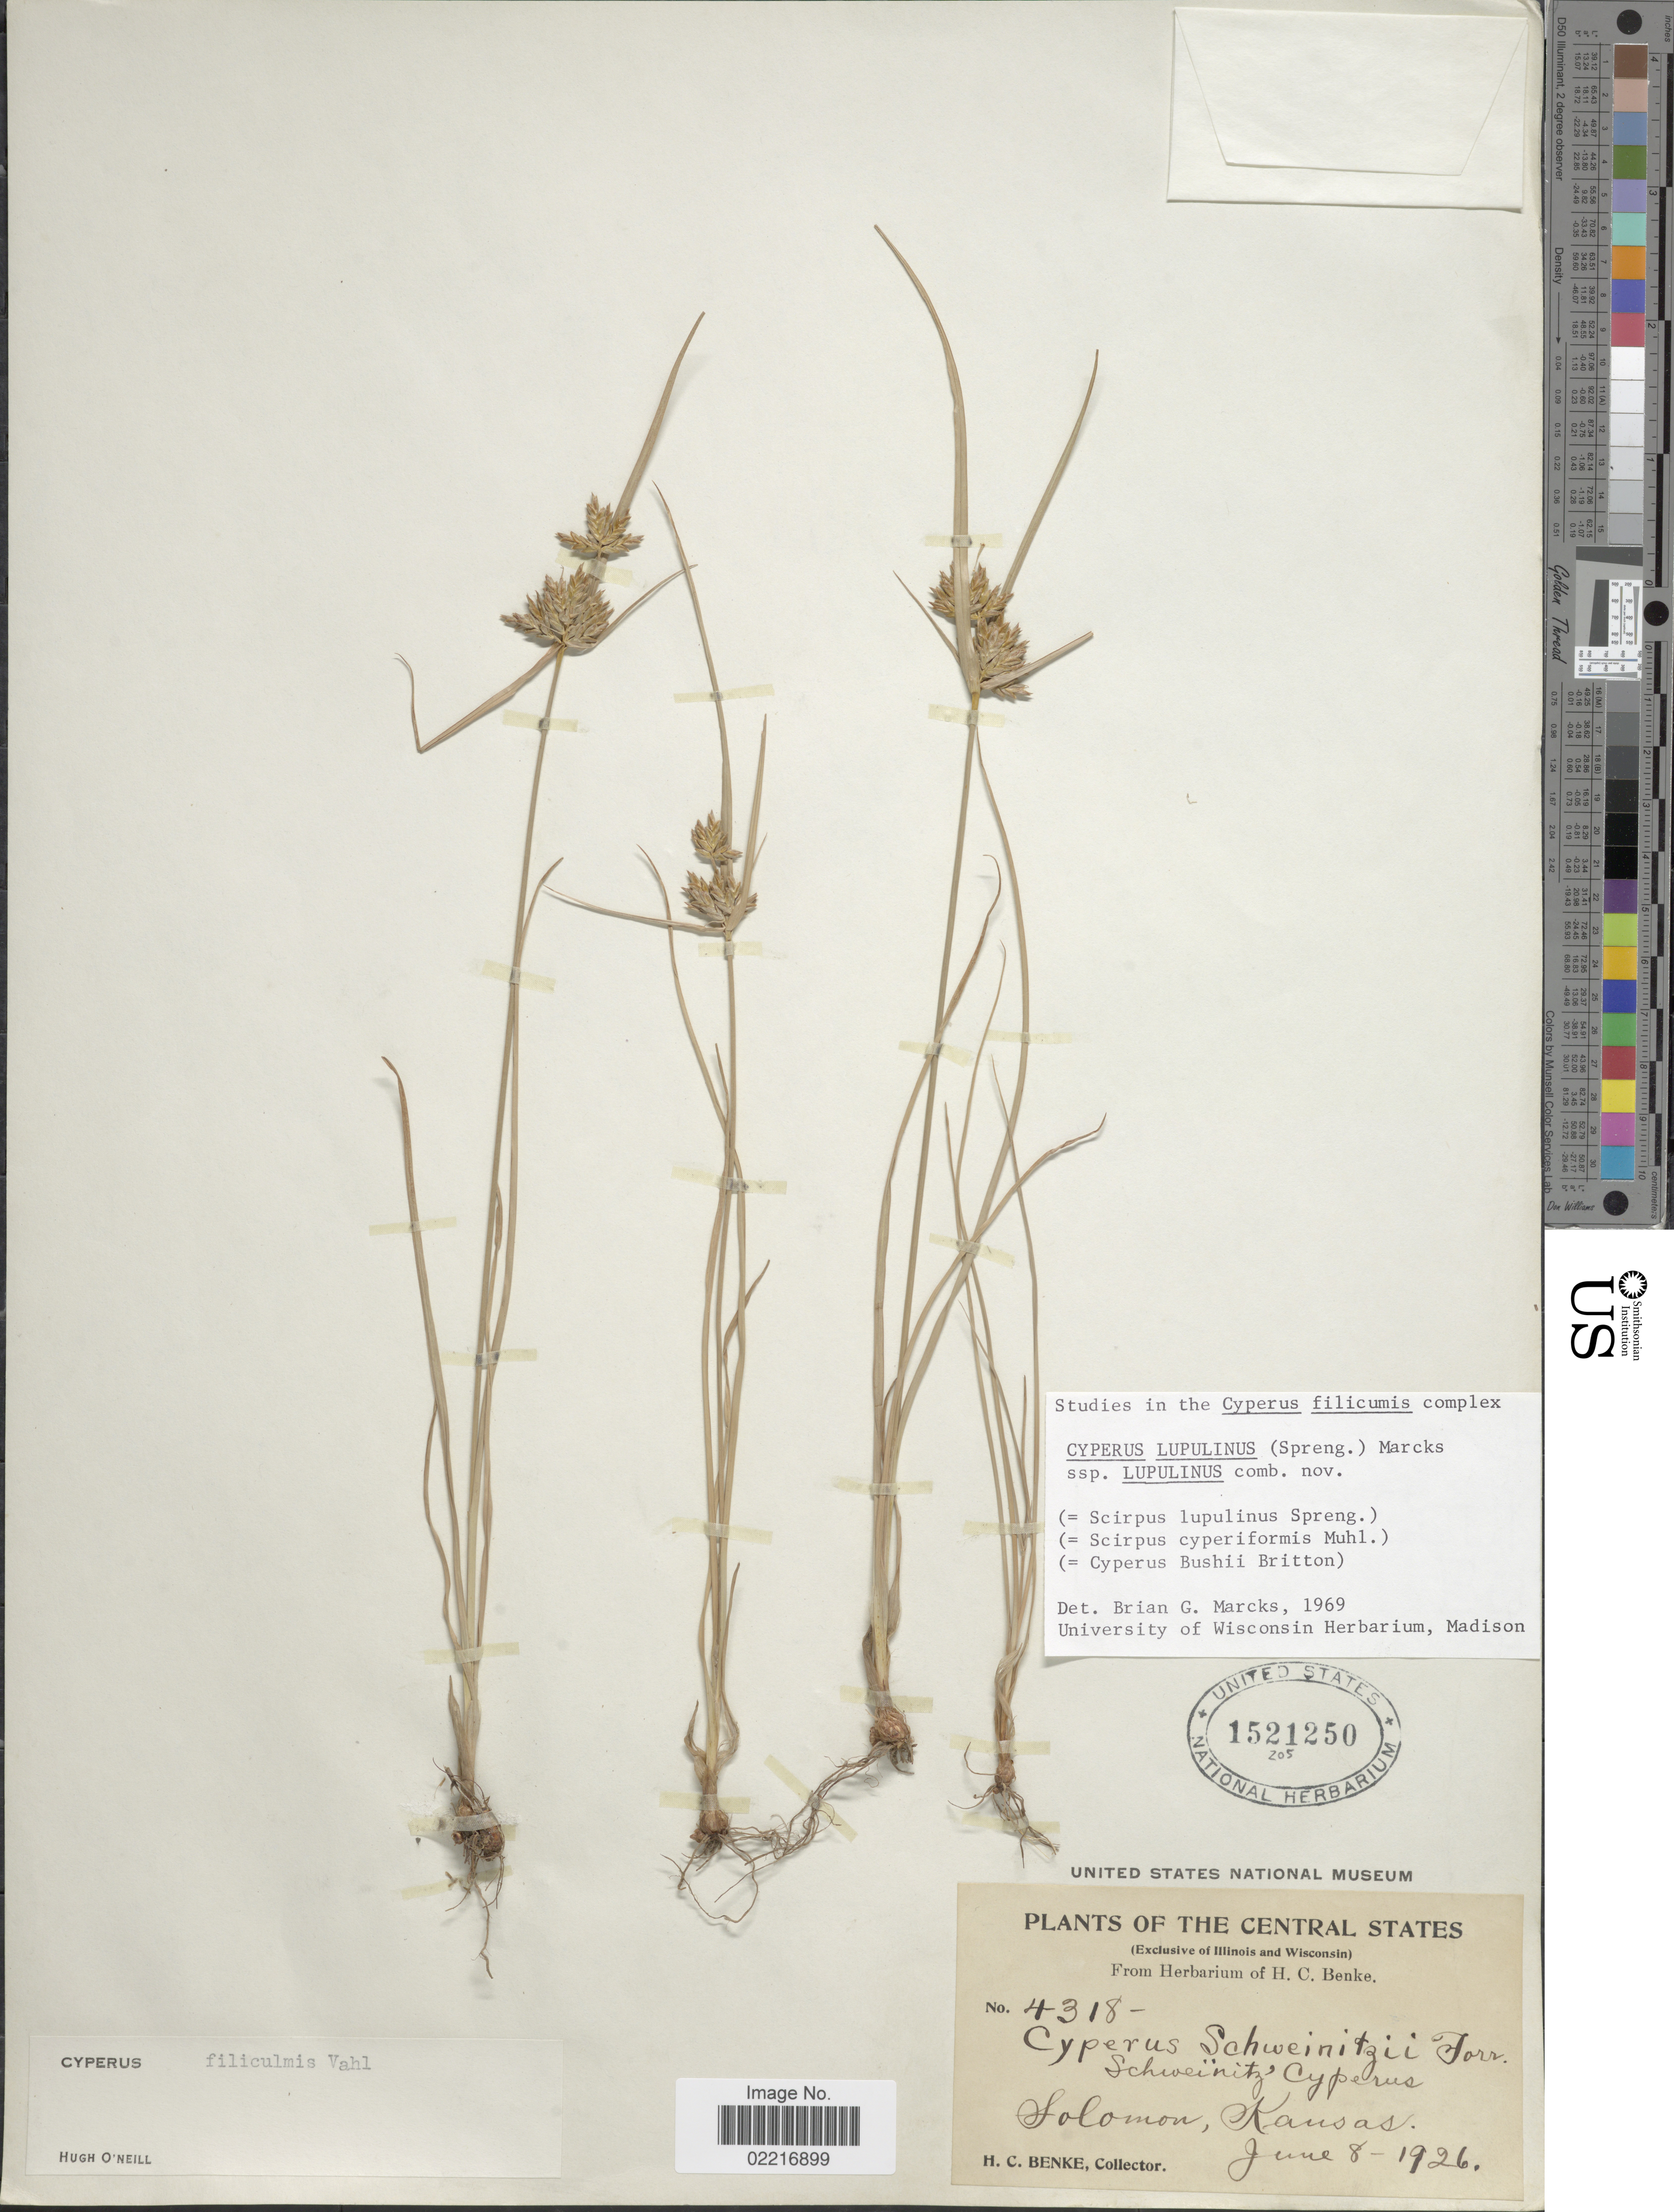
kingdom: Plantae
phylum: Tracheophyta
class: Liliopsida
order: Poales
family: Cyperaceae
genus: Cyperus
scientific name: Cyperus lupulinus subsp. lupulinus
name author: (Spreng.) Marcks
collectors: H. Benke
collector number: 4318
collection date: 1926-06-08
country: United States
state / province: Kansas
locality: The Central States, Solomon, Kansas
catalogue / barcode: US 1521250